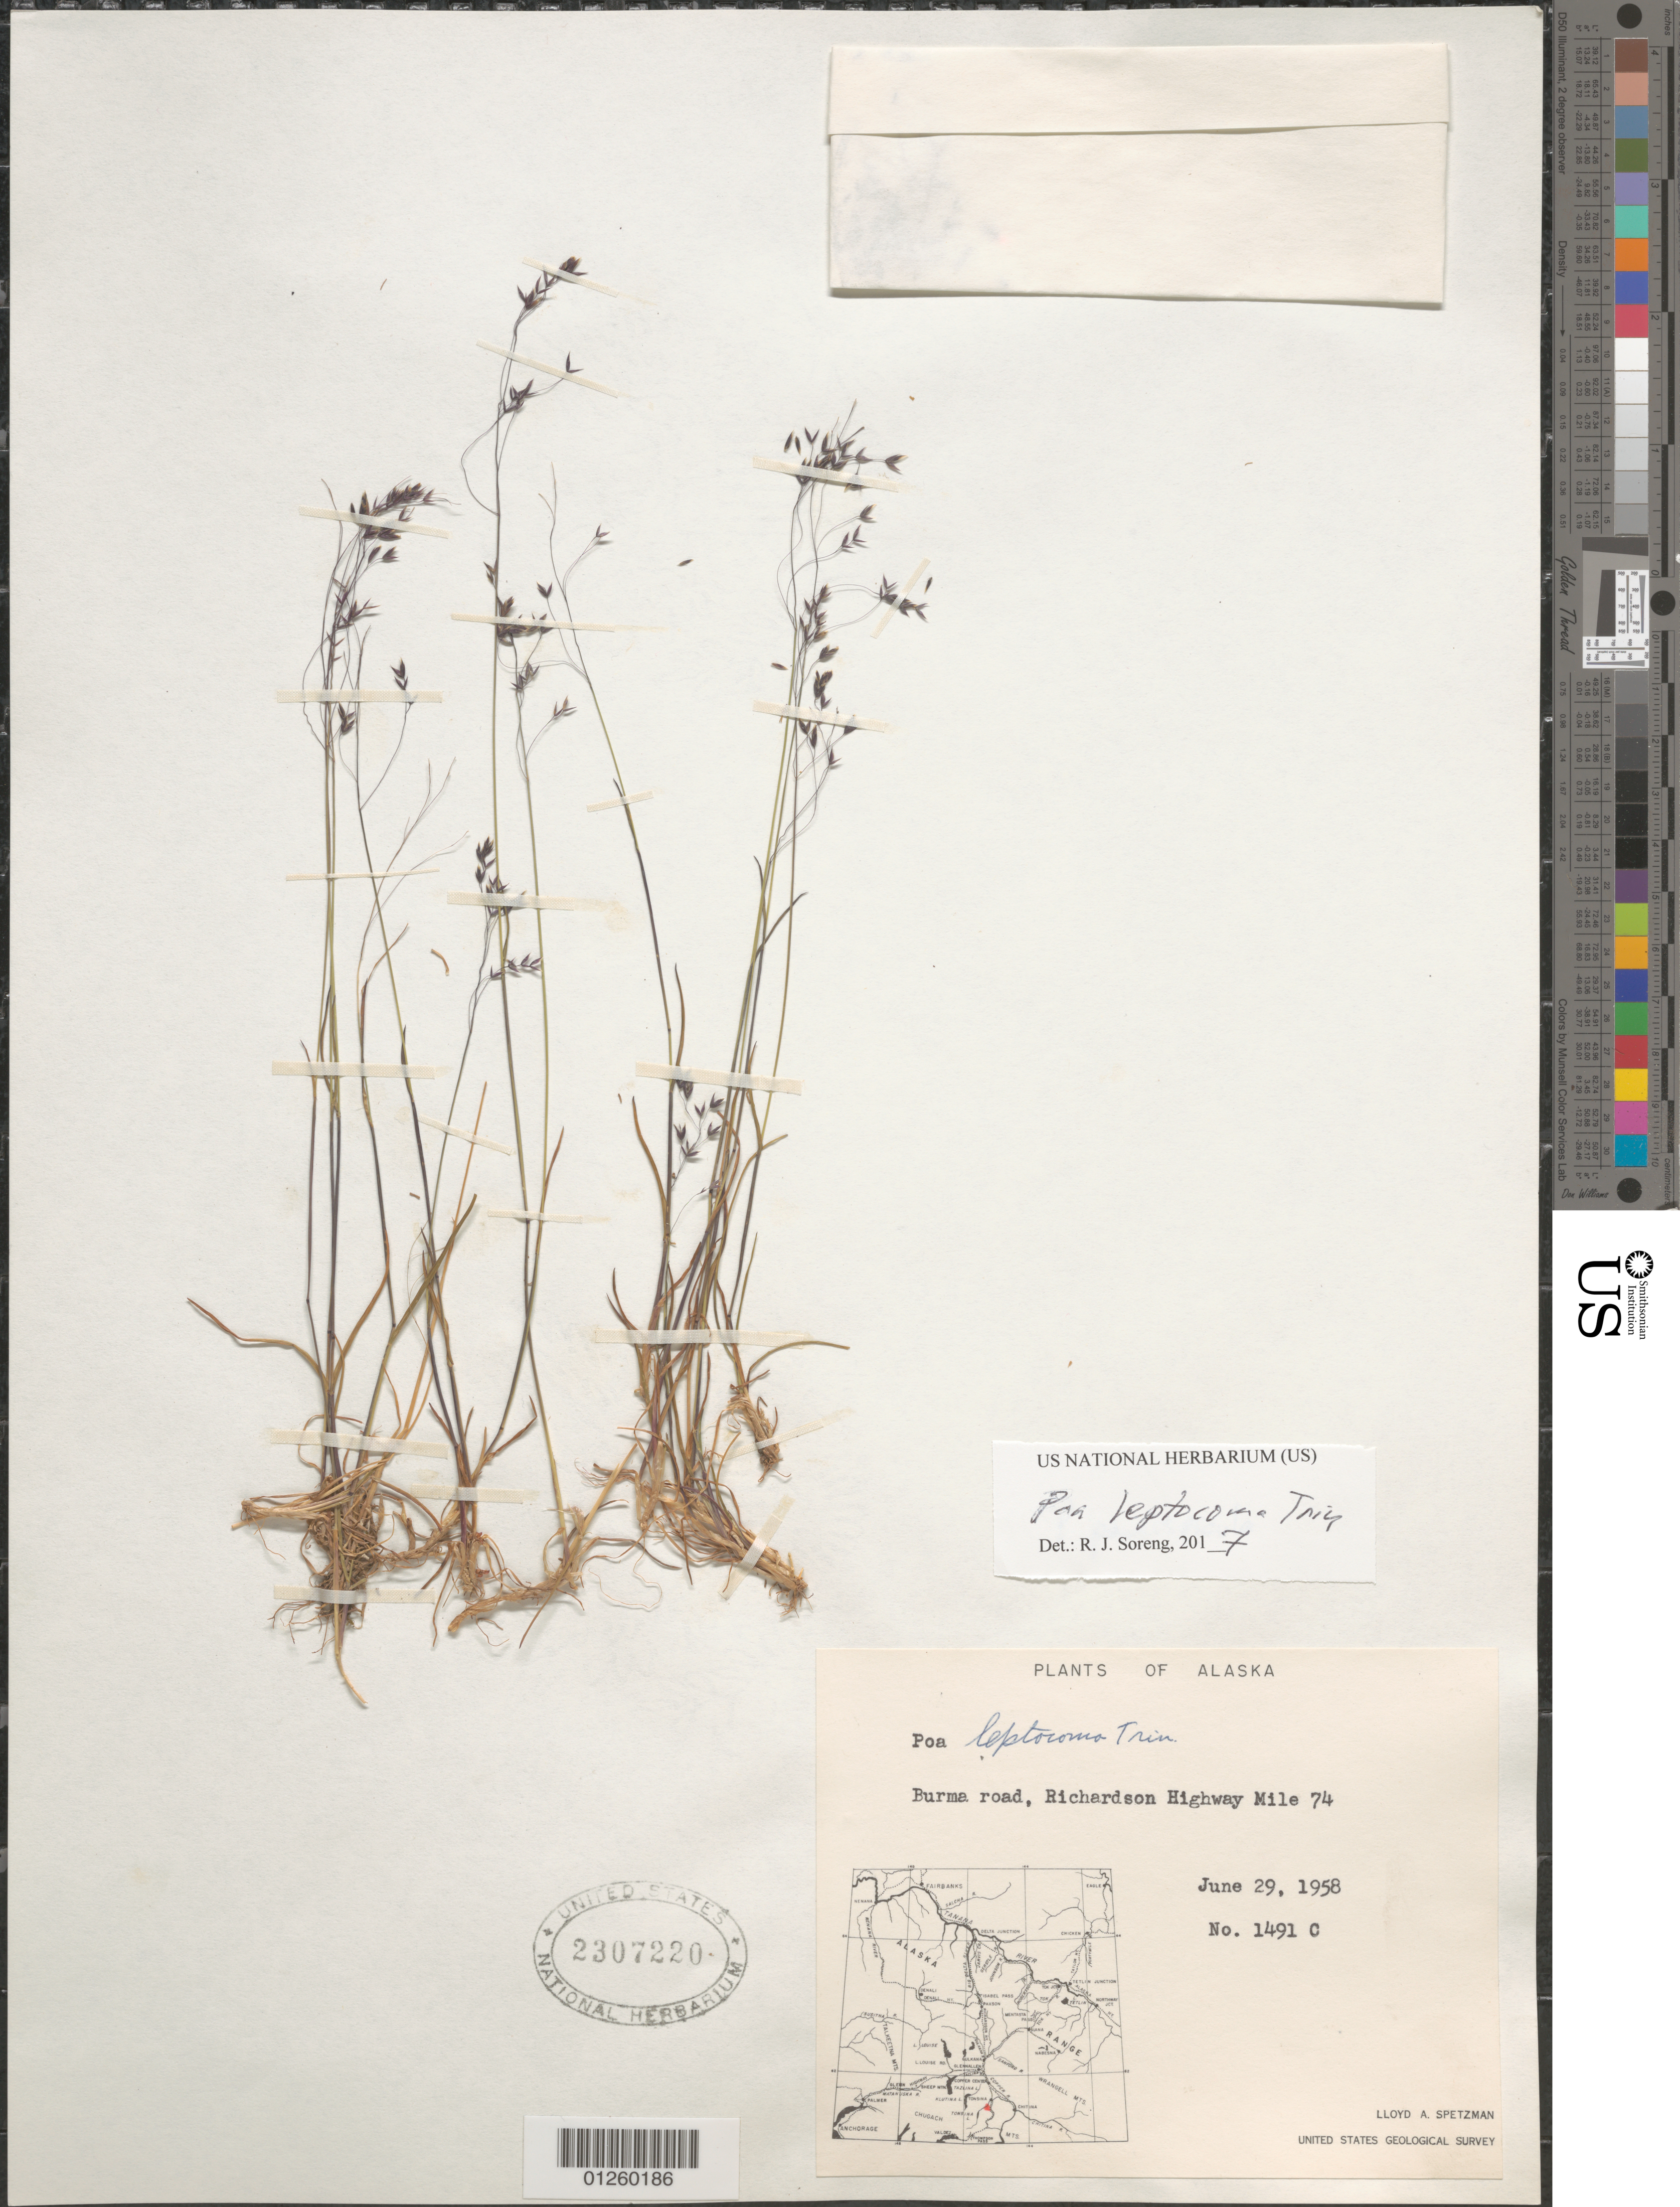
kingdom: Plantae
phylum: Tracheophyta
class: Liliopsida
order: Poales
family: Poaceae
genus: Poa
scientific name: Poa leptocoma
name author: Trin.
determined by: Soreng, Robert J., Research Associate (BOT), Smithsonian Institution - National Museum of Natural History (UNITED STATES)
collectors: L. Spetzman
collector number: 1491 C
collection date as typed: June 29, 1958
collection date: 1958-06-29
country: United States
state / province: Alaska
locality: Burma Road, Richardson Highway Mile 74. (map included)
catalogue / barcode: US 2307220